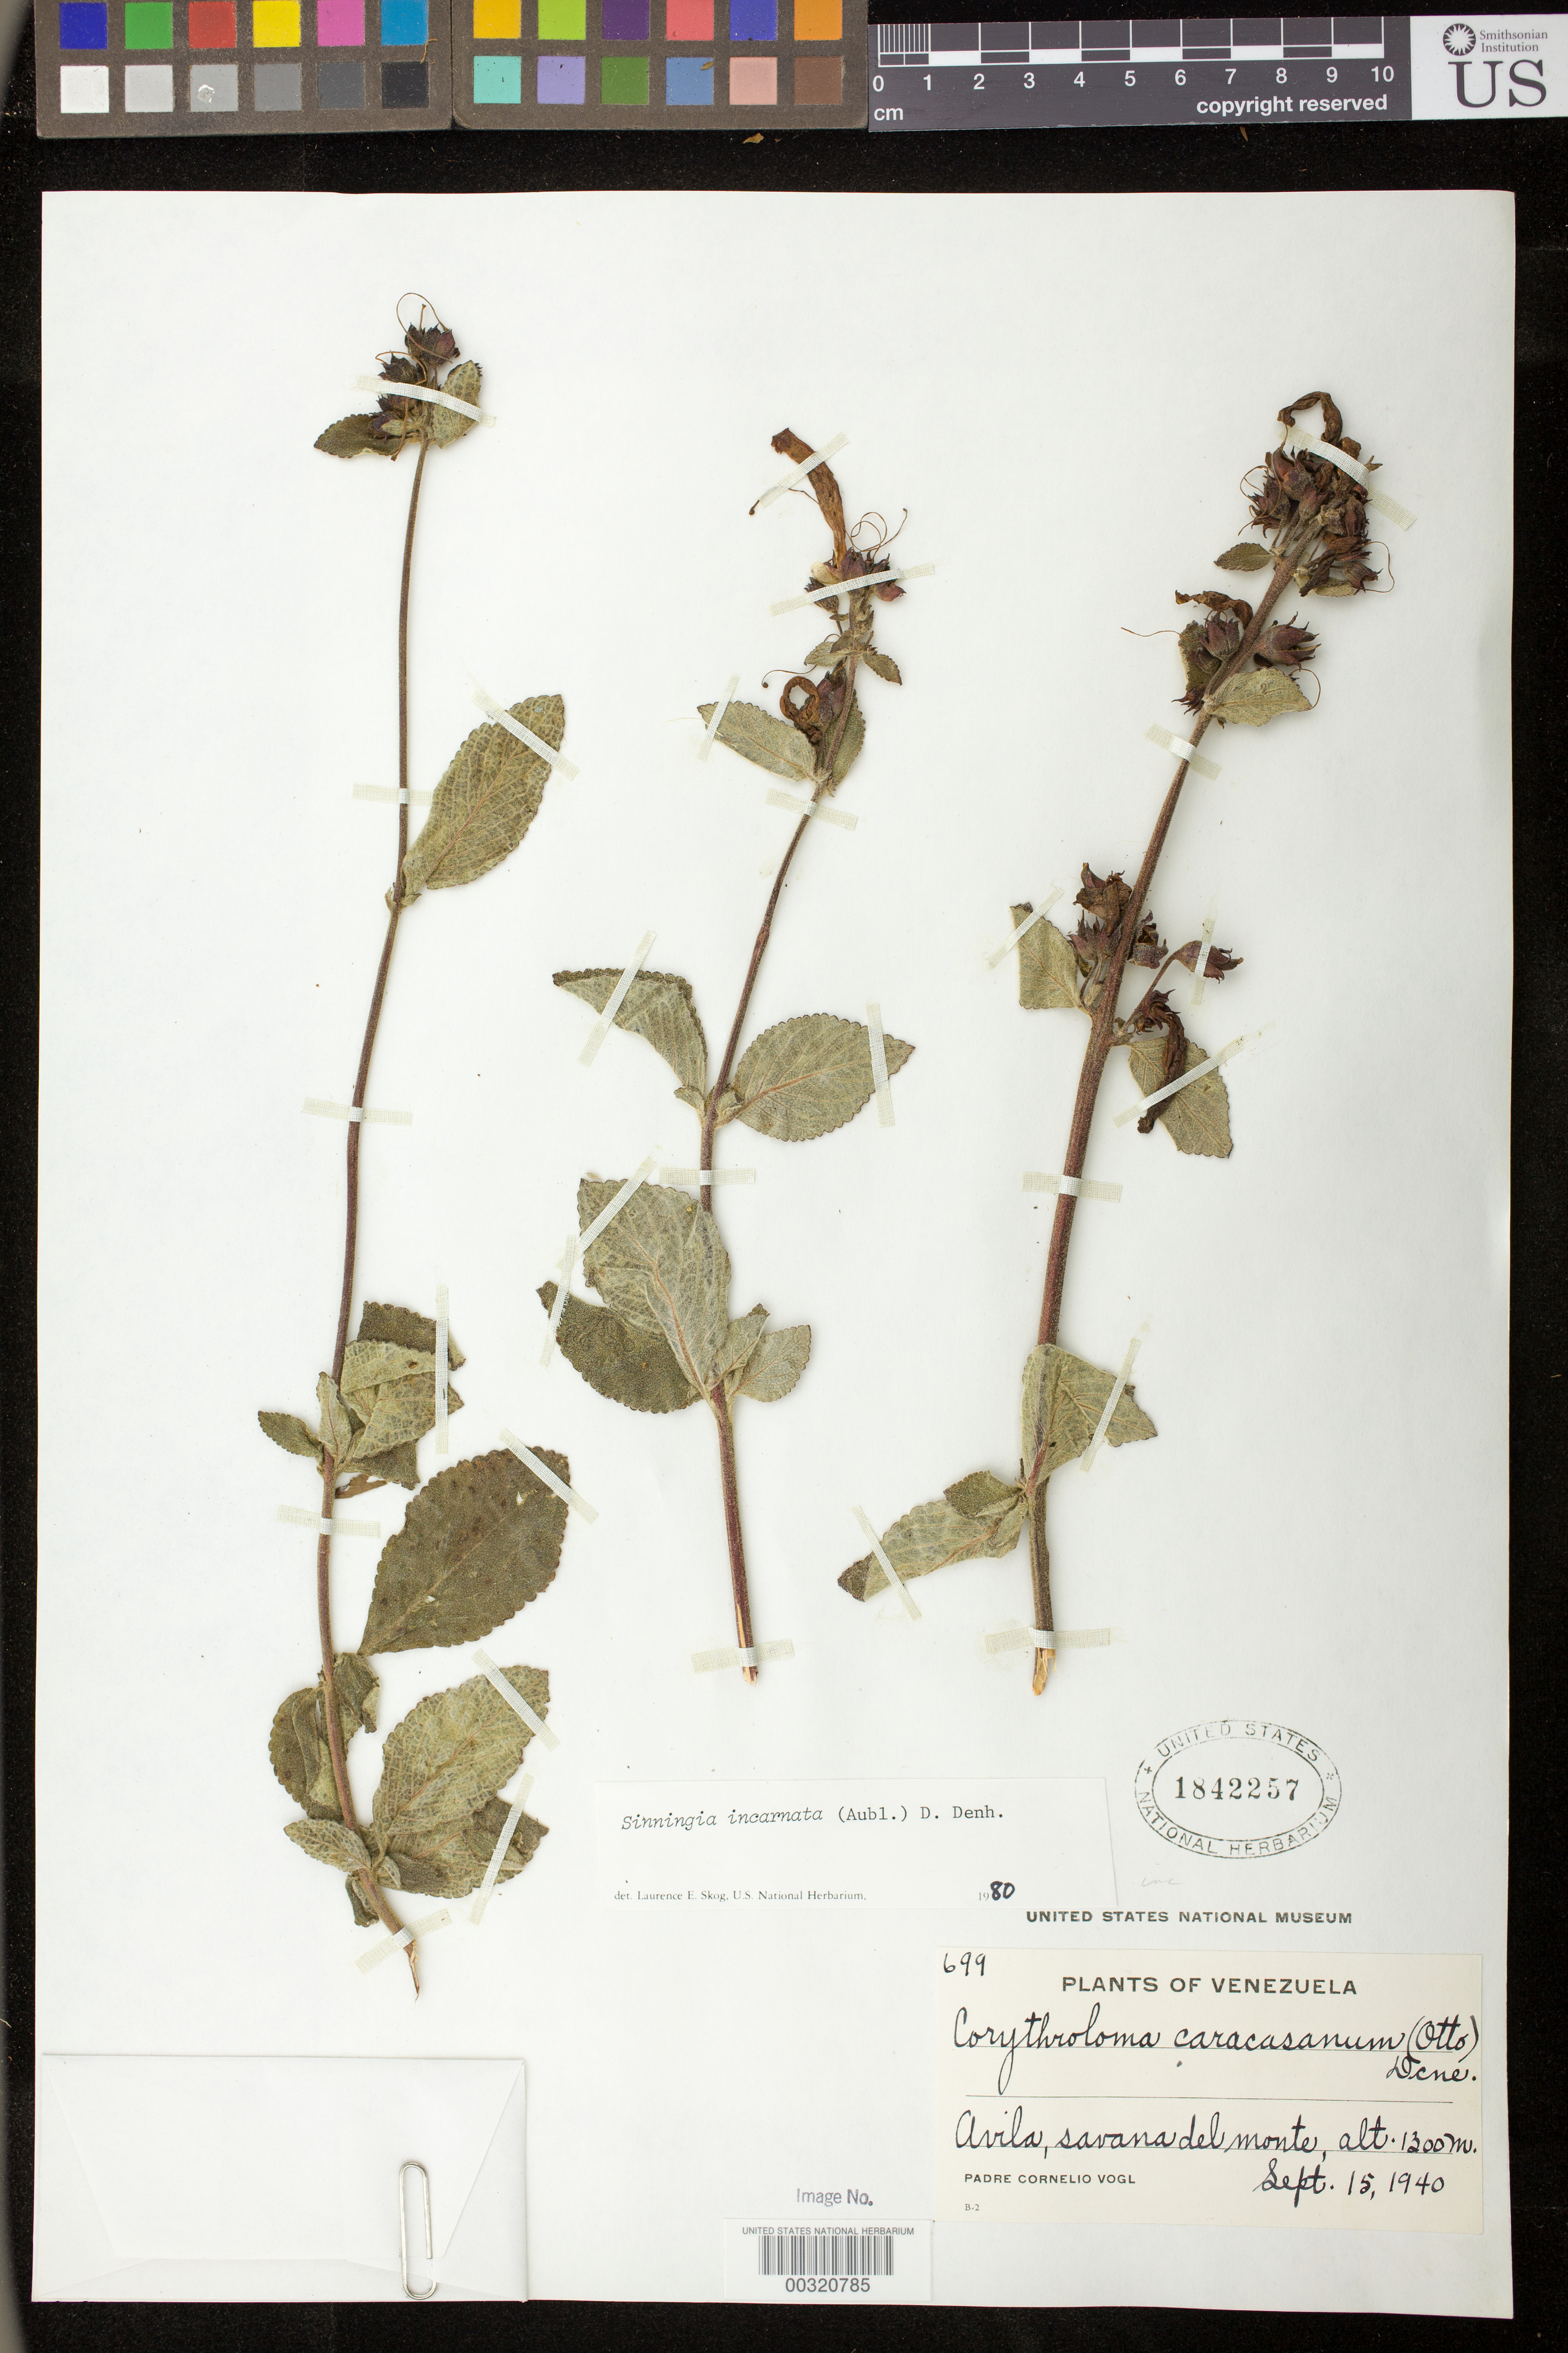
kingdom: Plantae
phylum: Tracheophyta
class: Magnoliopsida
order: Lamiales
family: Gesneriaceae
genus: Sinningia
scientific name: Sinningia incarnata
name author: (Aubl.) D.L. Denham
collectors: C. Vogl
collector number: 699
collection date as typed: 15 Sep 1940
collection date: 1940-09-15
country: Venezuela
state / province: Distrito Federal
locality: Avila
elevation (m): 1300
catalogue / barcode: US 1842257